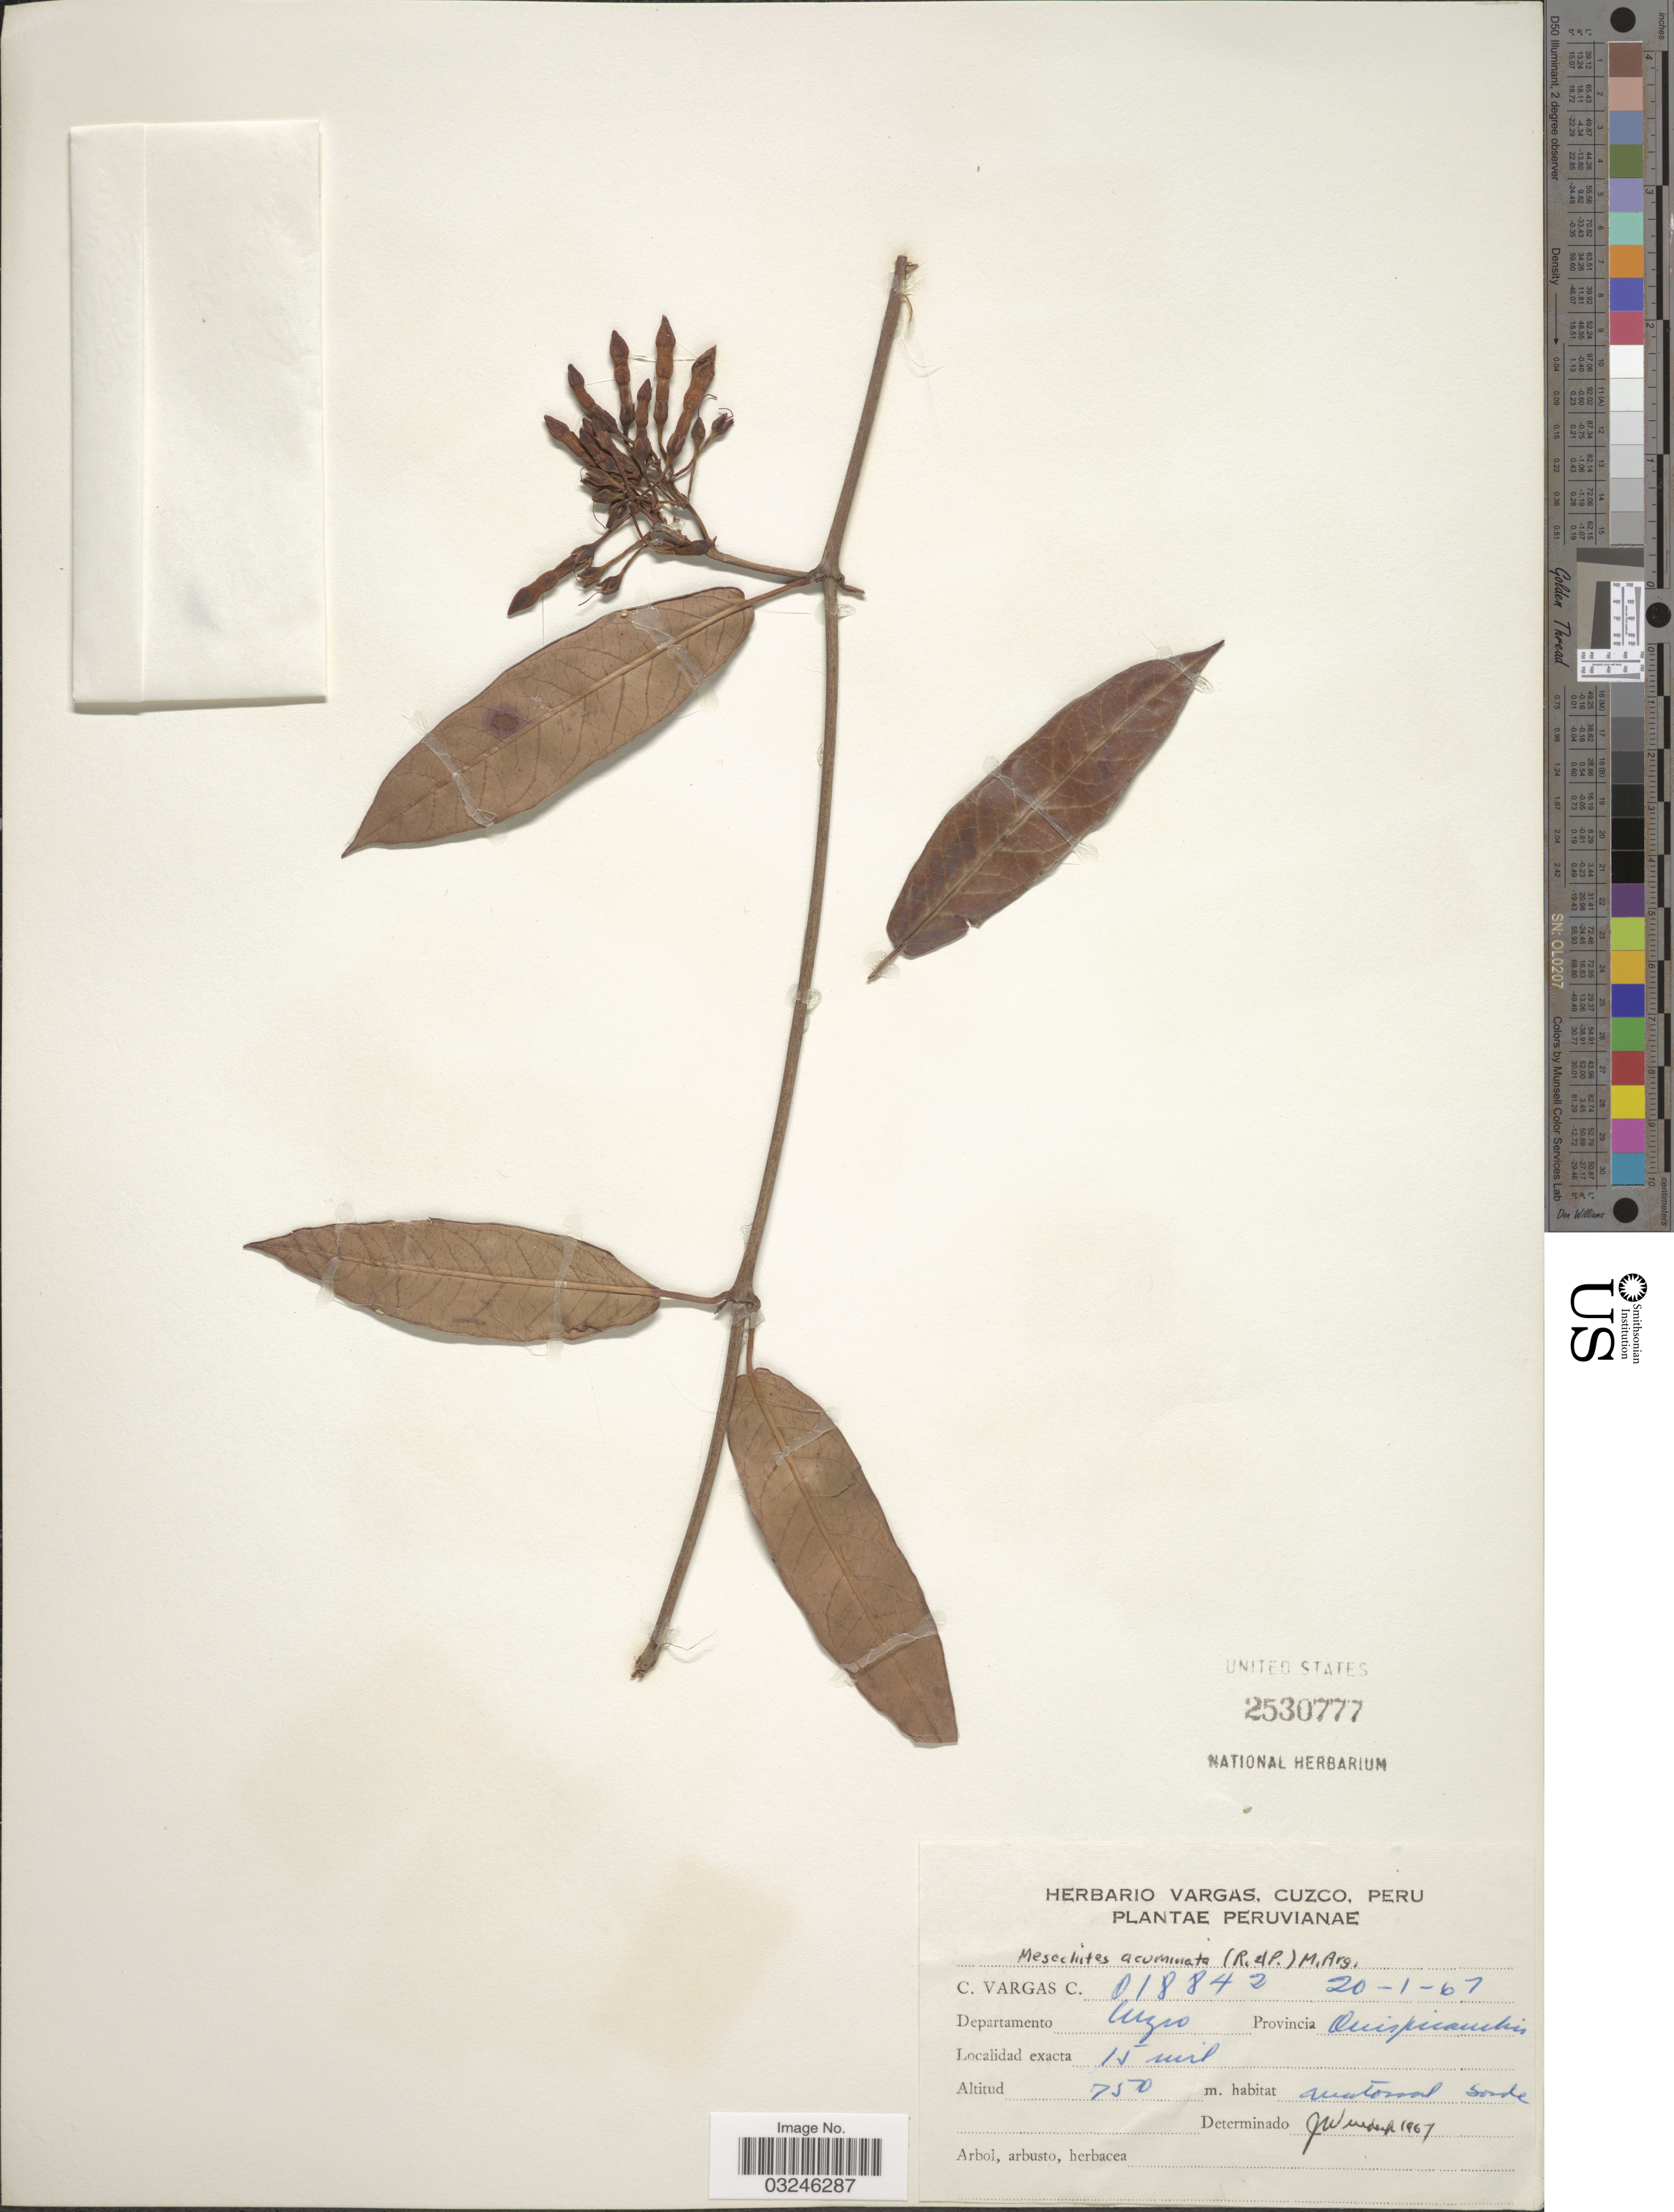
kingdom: Plantae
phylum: Tracheophyta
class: Magnoliopsida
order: Gentianales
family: Apocynaceae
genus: Mesechites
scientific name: Mesechites acuminatus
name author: (Ruiz & Pav.) Müll. Arg.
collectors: C. Vargas Calderón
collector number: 018842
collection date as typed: Transcribed d/m/y: 20/1/67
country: Peru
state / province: Cusco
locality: Departamento Cuzco. Provincia Quispicanchis. 15 mil.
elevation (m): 750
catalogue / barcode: US 2530777